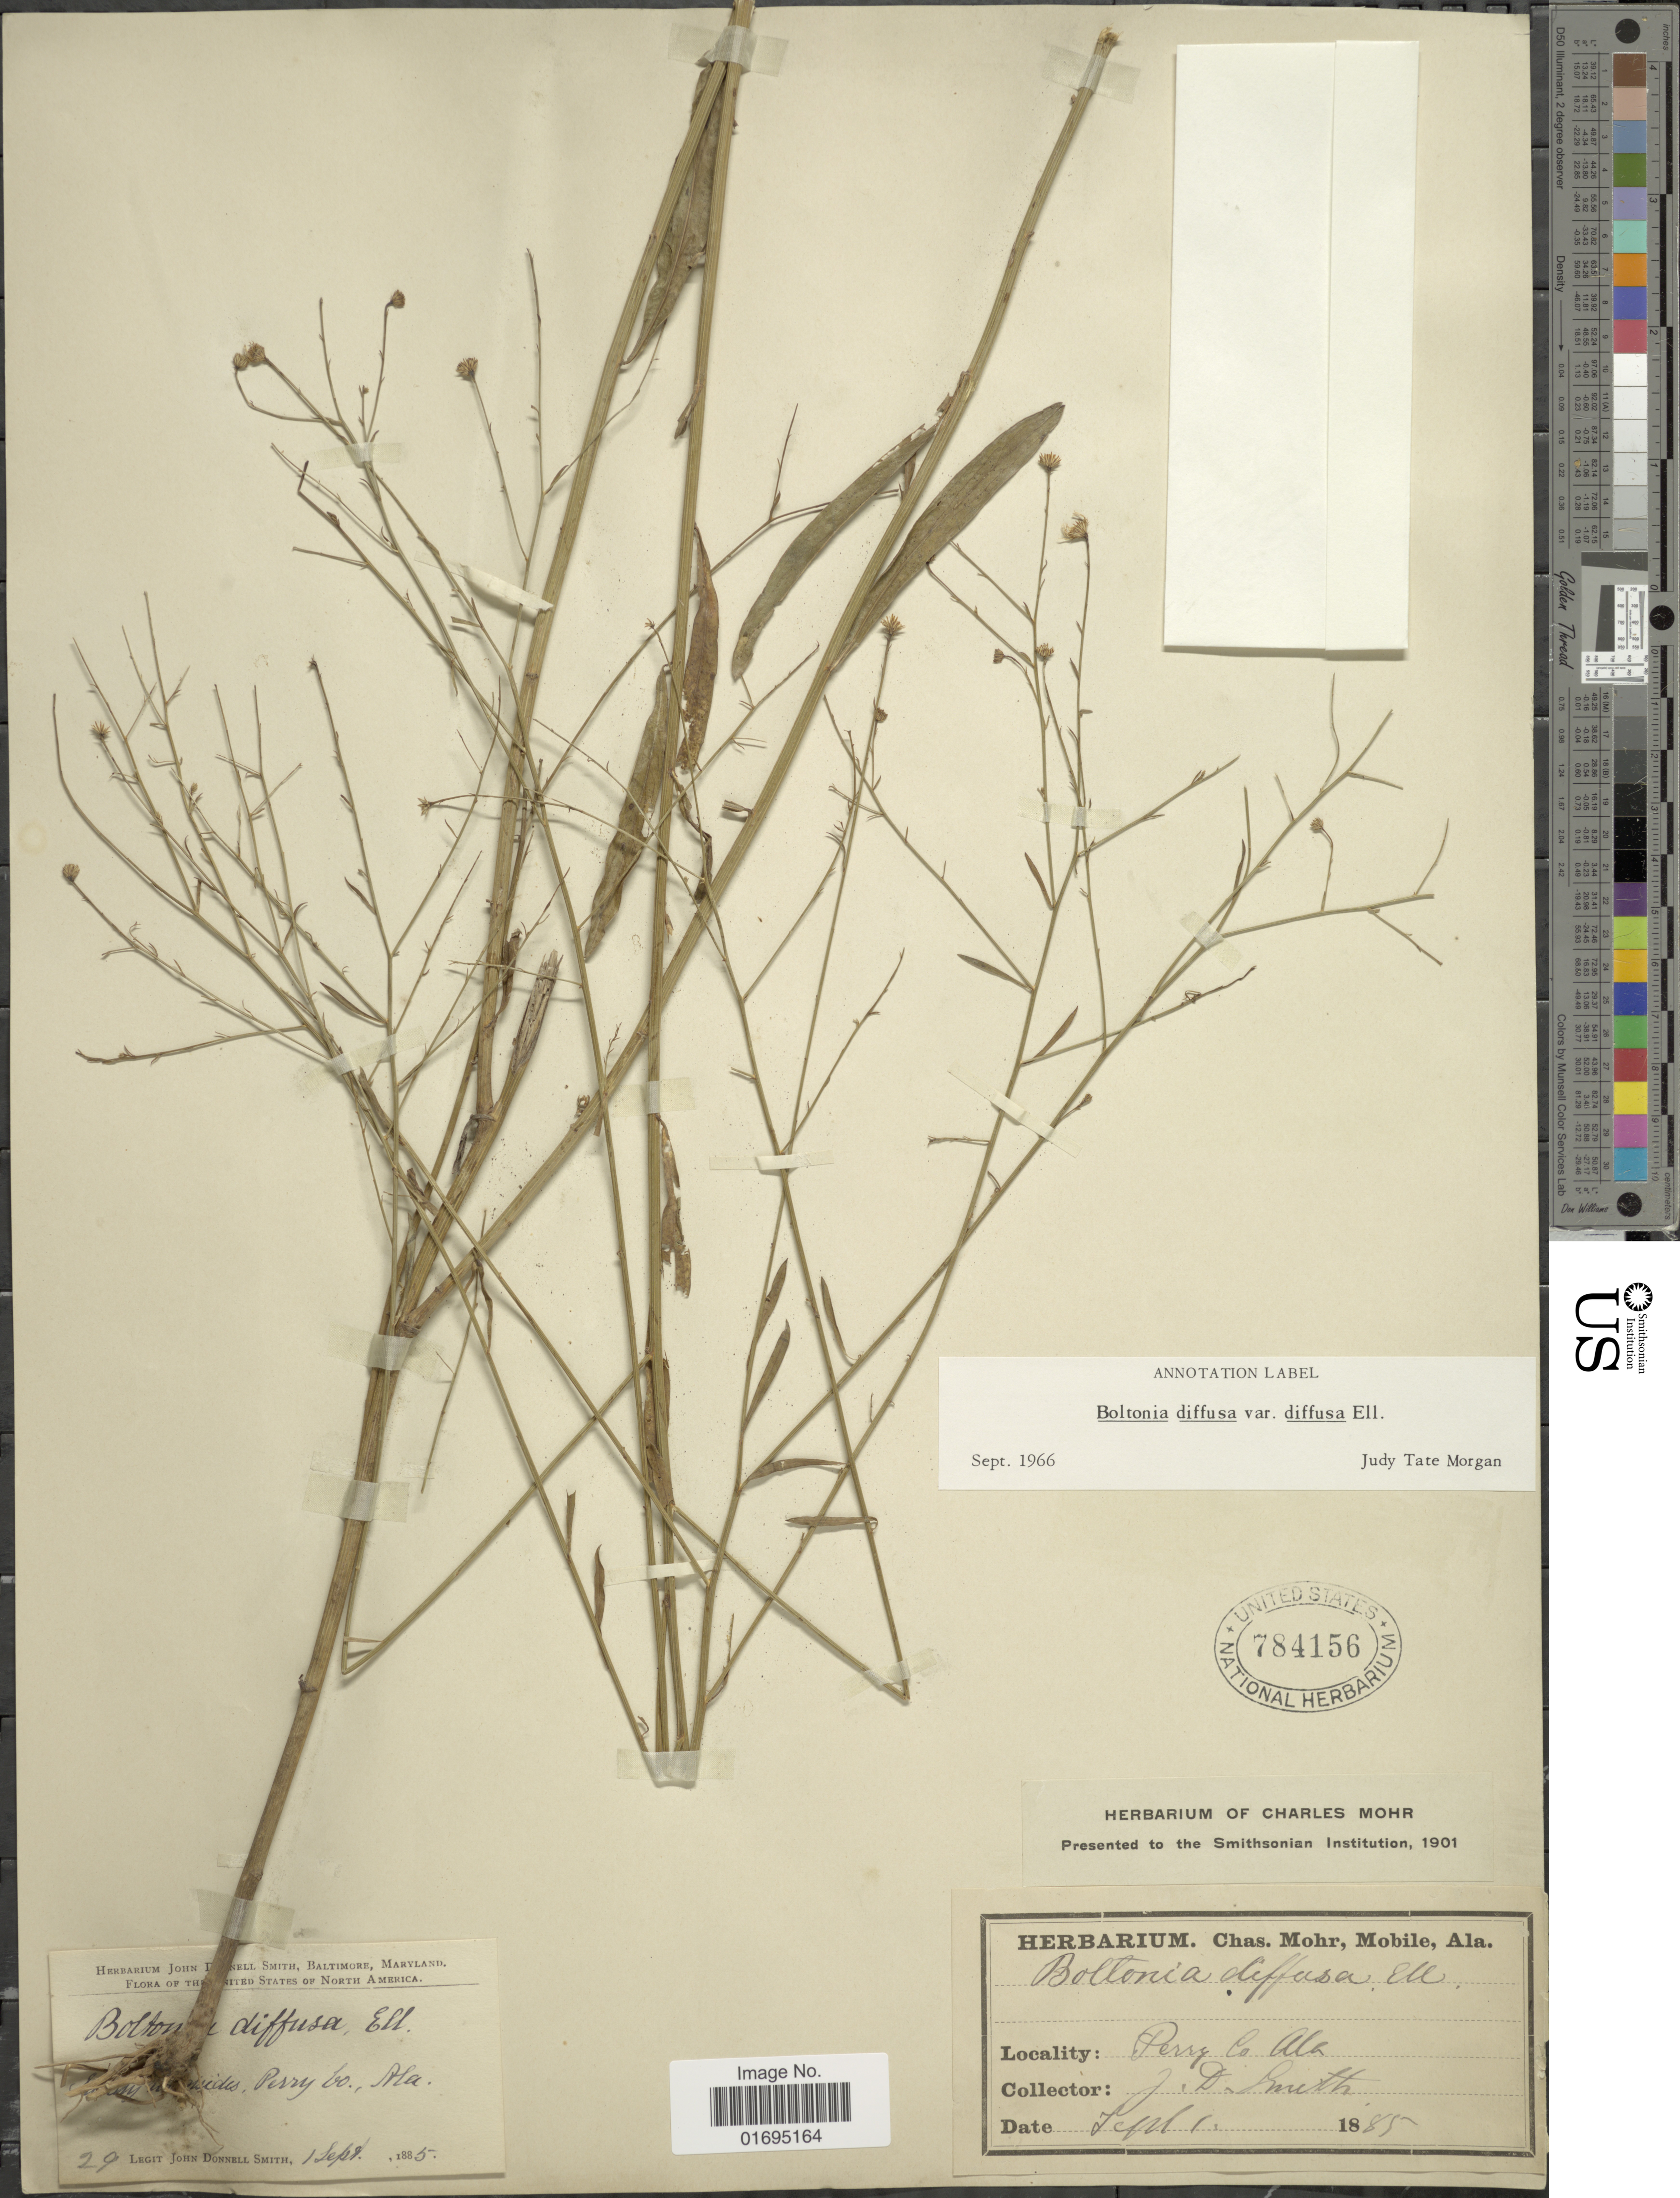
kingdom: Plantae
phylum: Tracheophyta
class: Magnoliopsida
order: Asterales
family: Asteraceae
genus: Boltonia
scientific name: Boltonia diffusa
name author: Elliott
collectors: J. Donnell Smith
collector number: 29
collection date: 1885-09-01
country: United States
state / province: Alabama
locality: Perry Co.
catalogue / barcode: US 784156